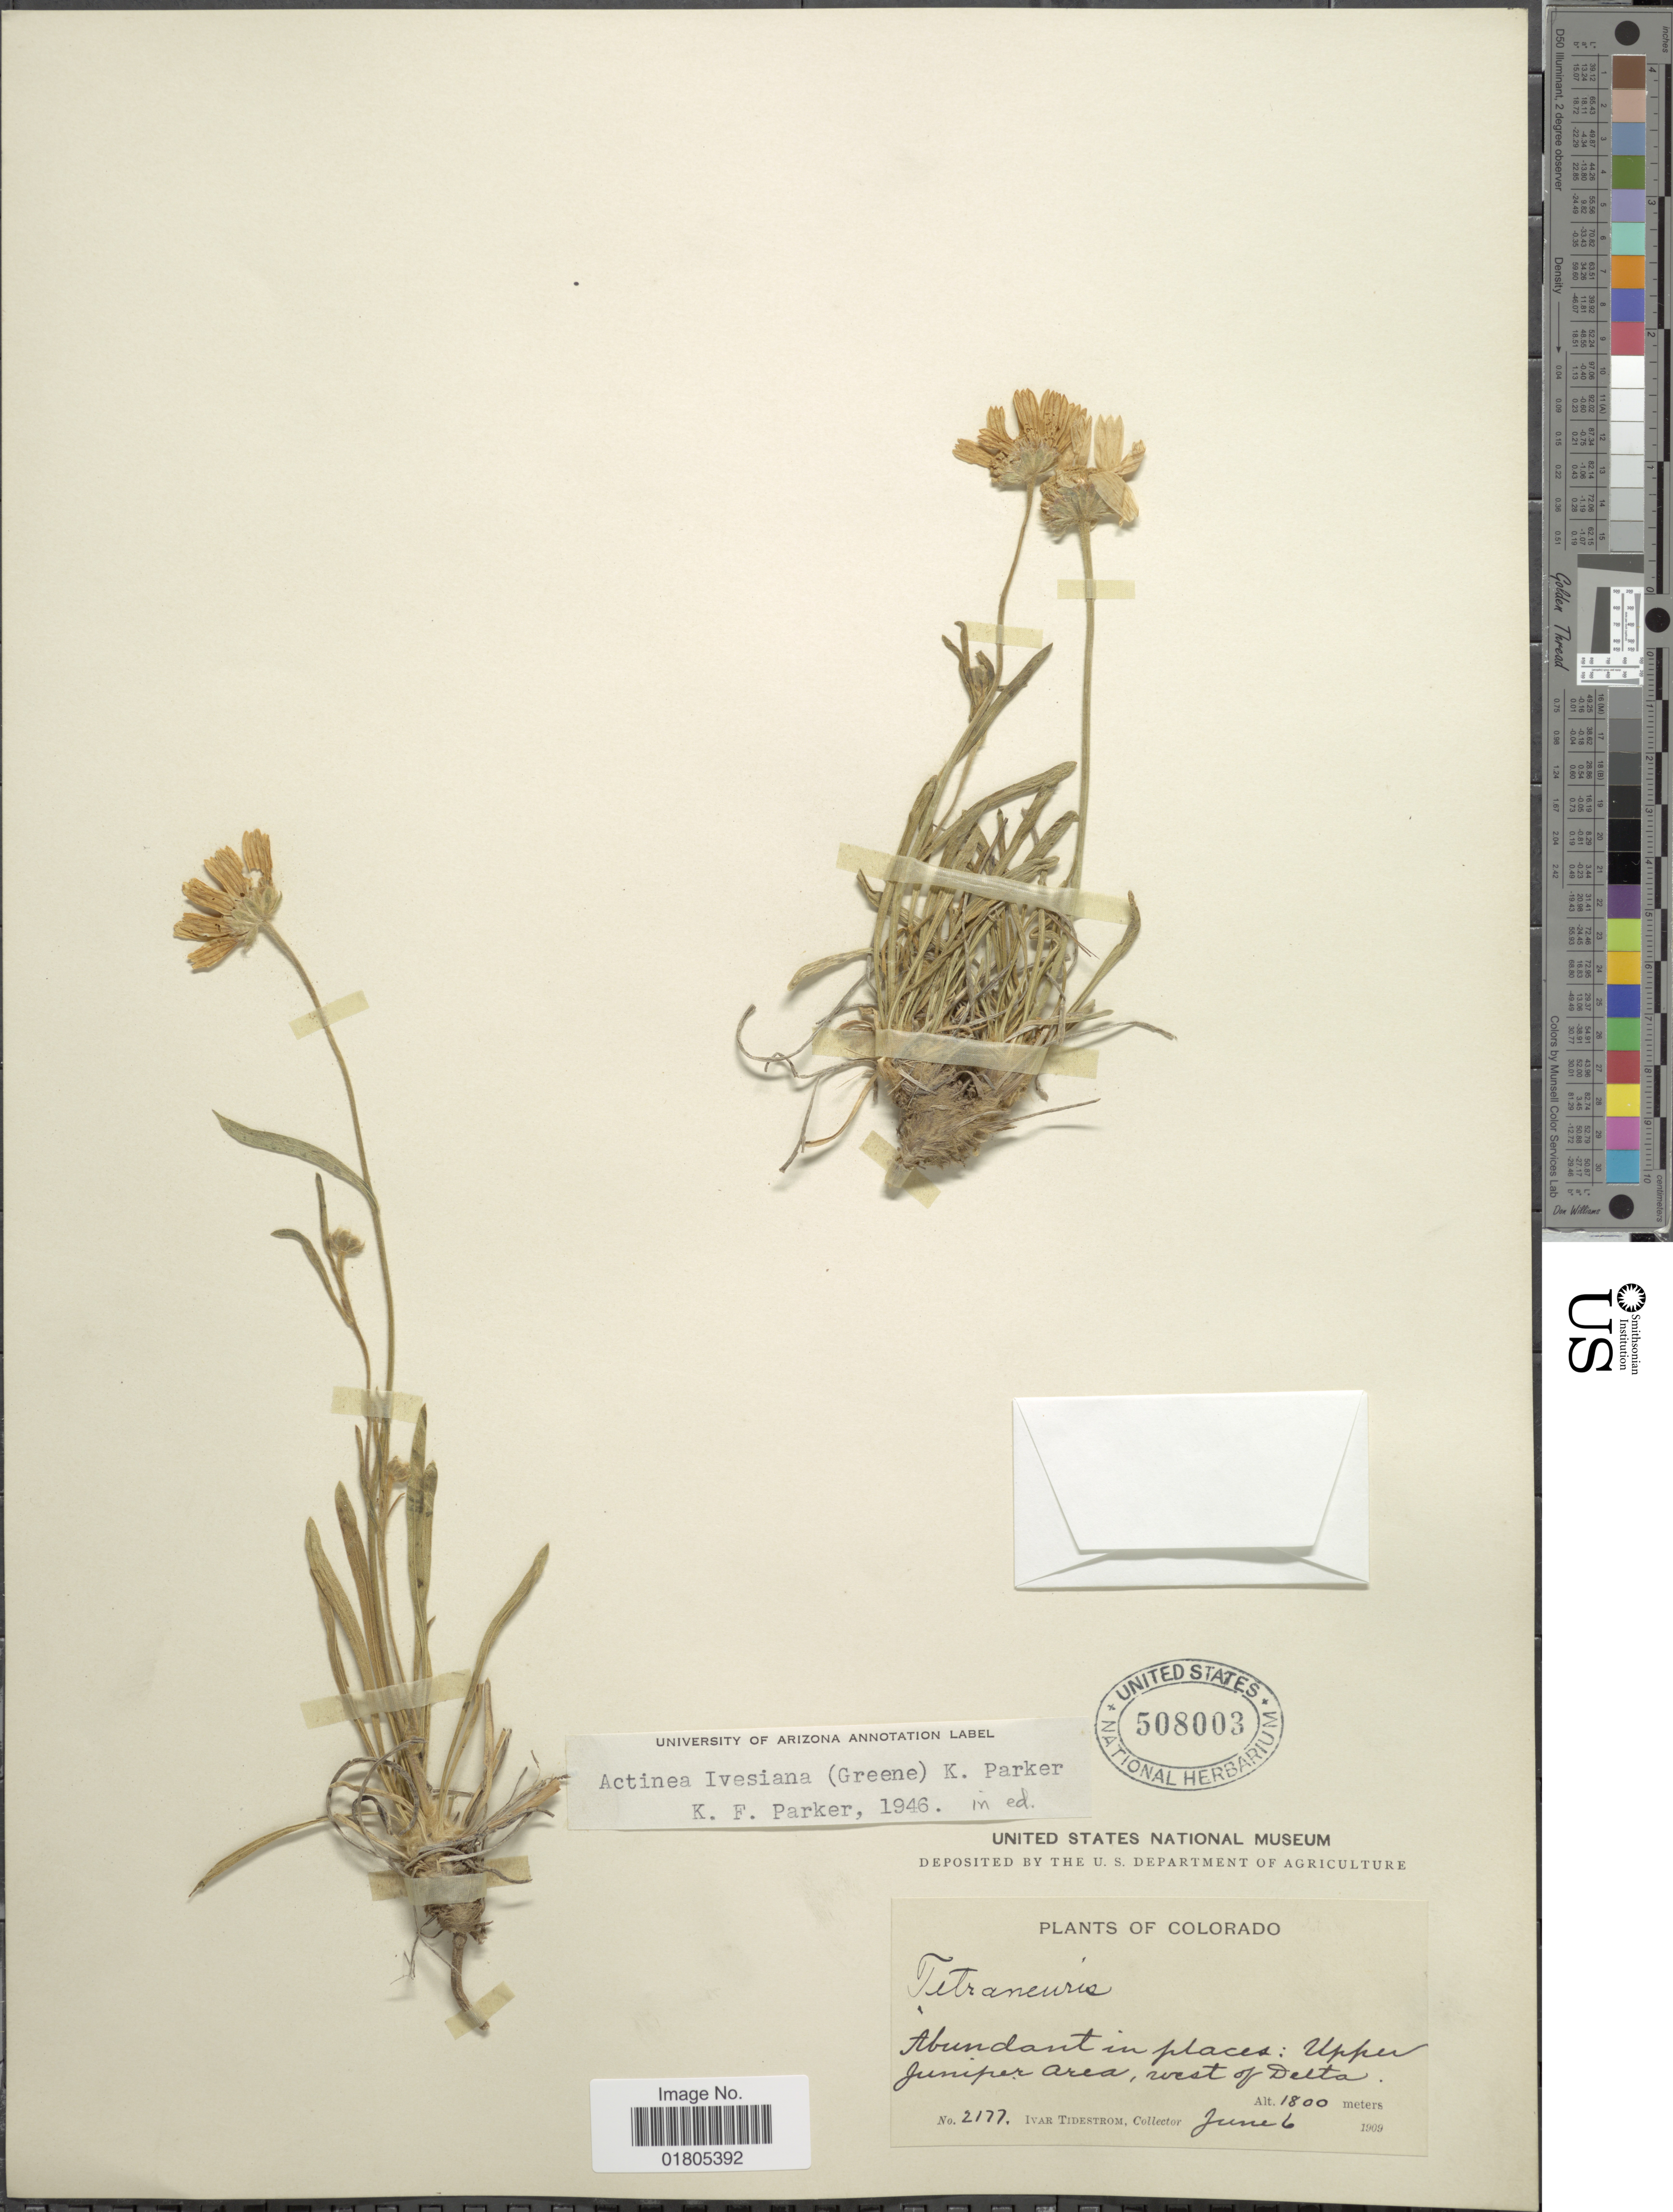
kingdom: Plantae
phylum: Tracheophyta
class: Magnoliopsida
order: Asterales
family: Asteraceae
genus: Actinea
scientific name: Actinea ivesiana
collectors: I. F. Tidestrom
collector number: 2177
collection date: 1909-06-06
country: United States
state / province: Colorado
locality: Abundant in places: Upper Juniper Area, west of Delta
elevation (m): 1800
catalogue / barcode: US 508003